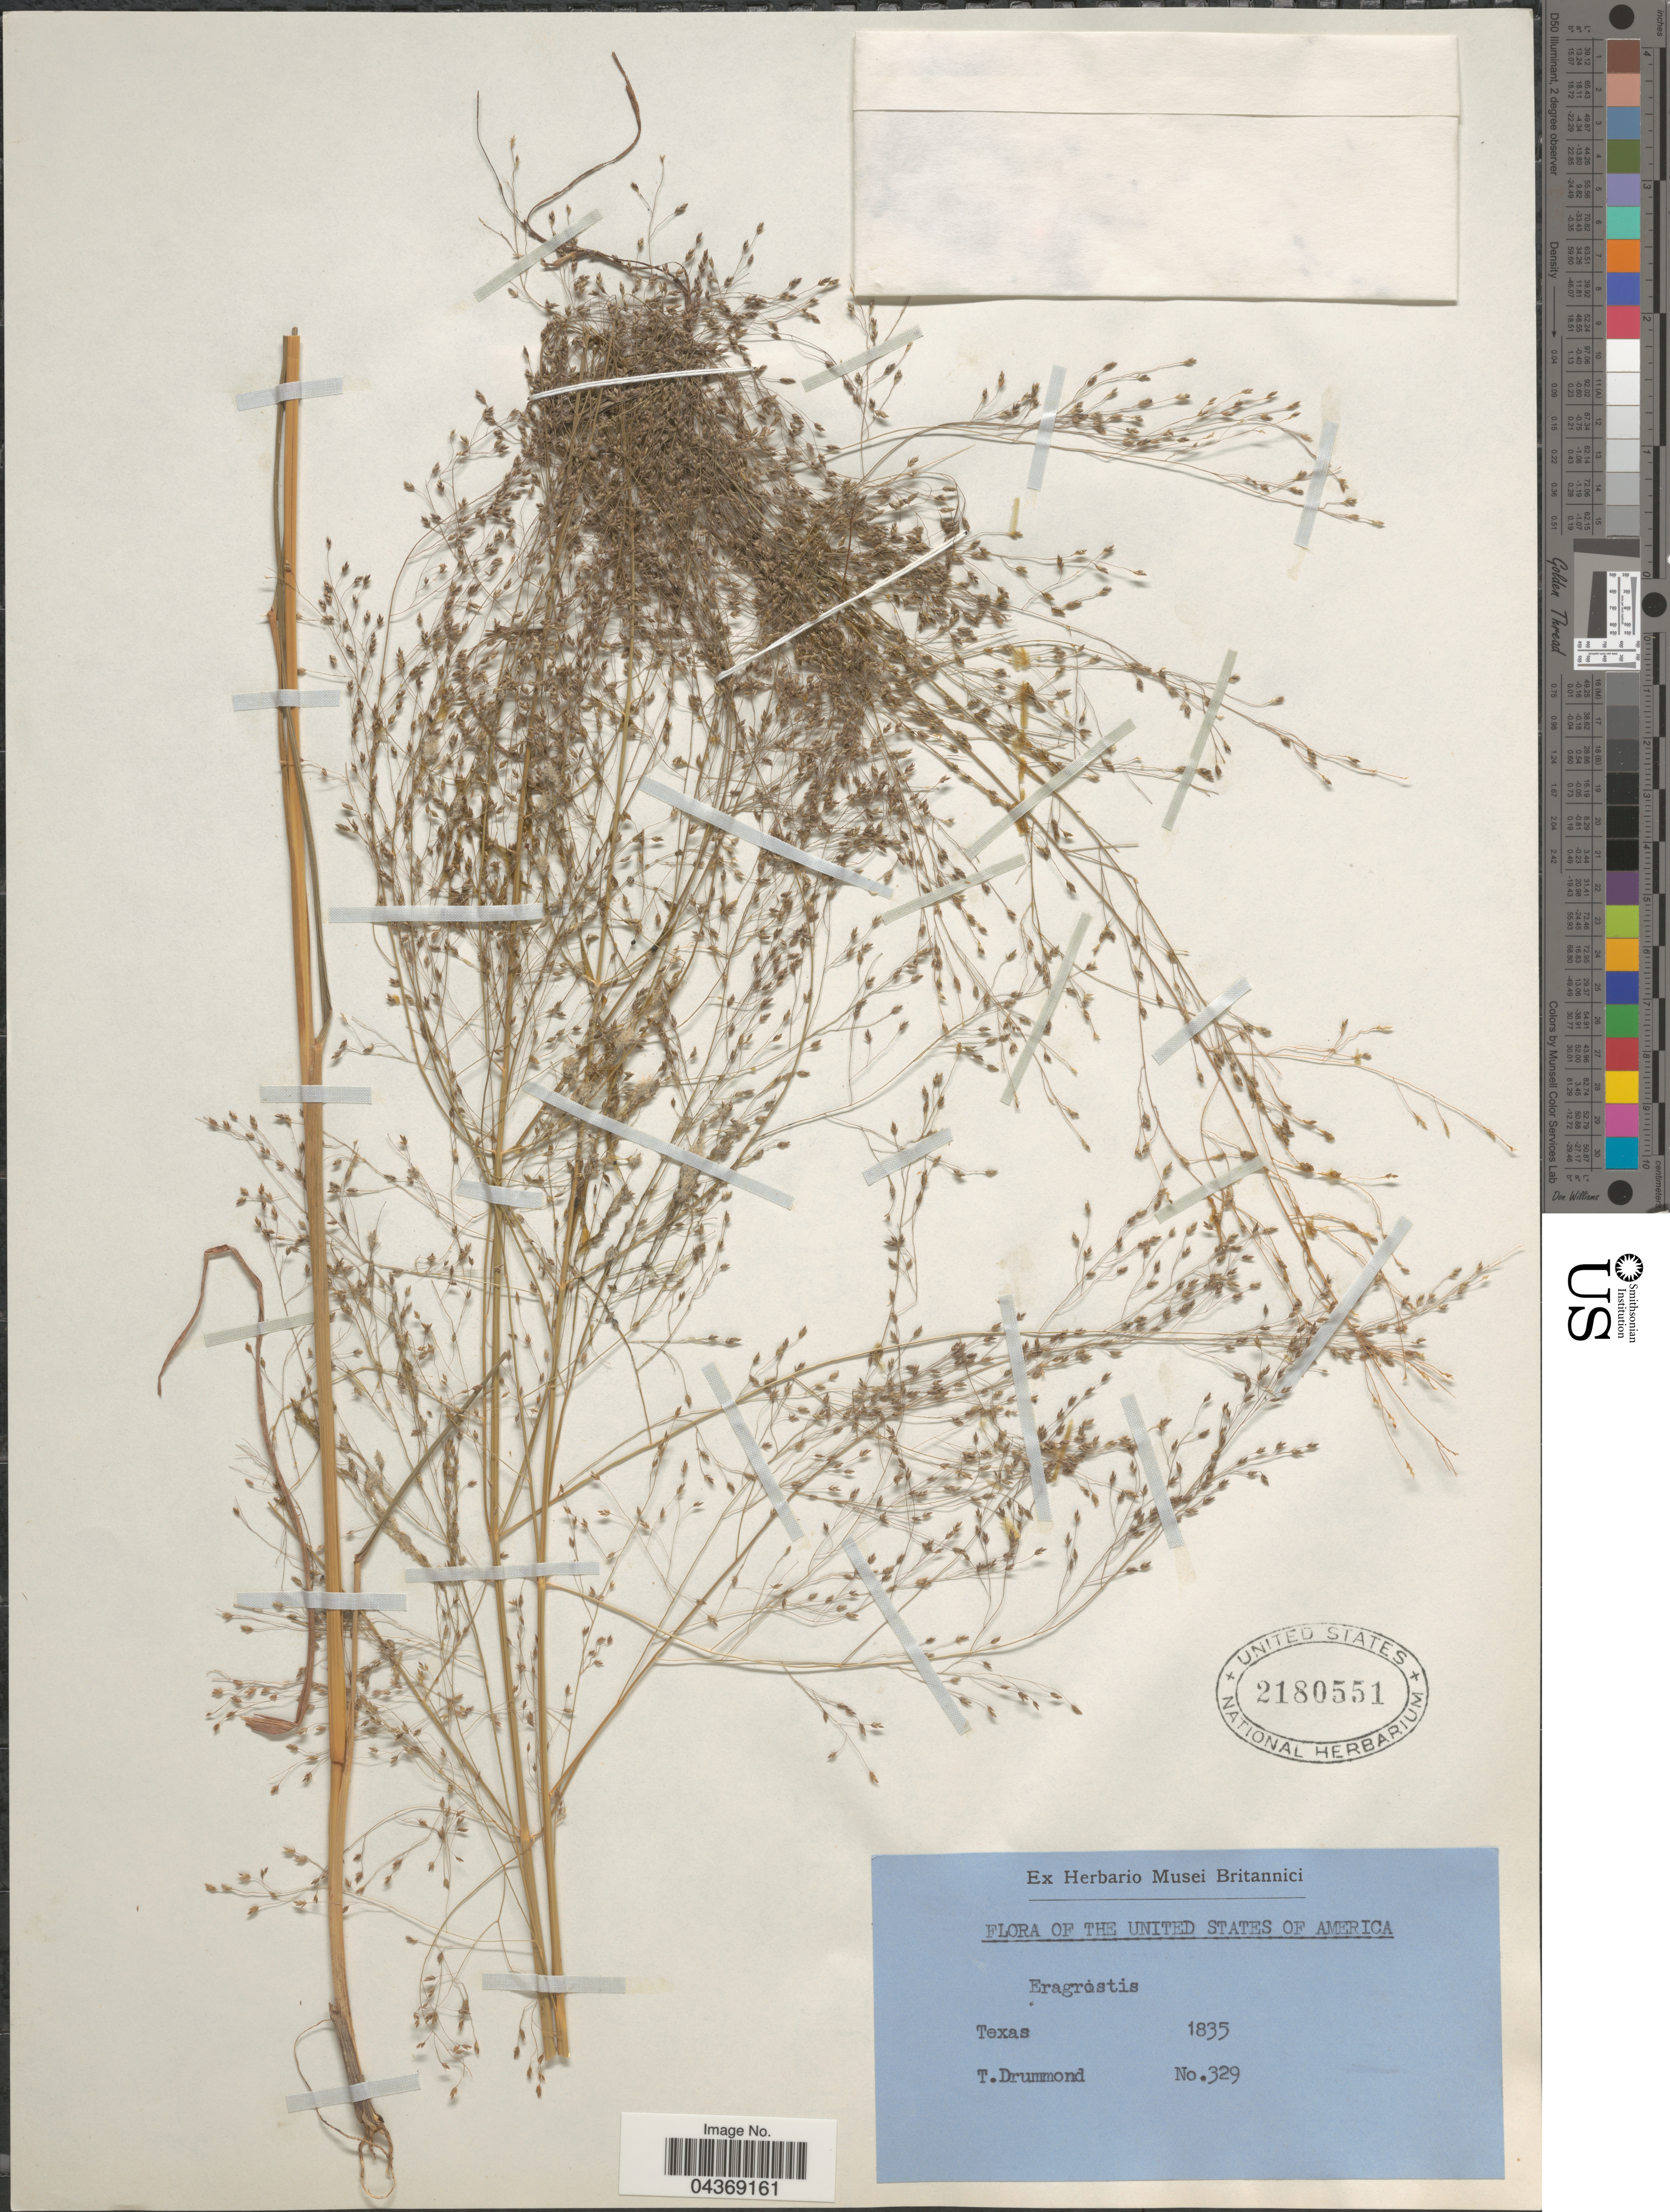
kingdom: Plantae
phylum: Tracheophyta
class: Liliopsida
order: Poales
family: Poaceae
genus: Eragrostis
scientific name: Eragrostis intermedia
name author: Hitchc.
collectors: T. Drummond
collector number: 329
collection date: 1835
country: United States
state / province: Texas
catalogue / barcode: US 2180551